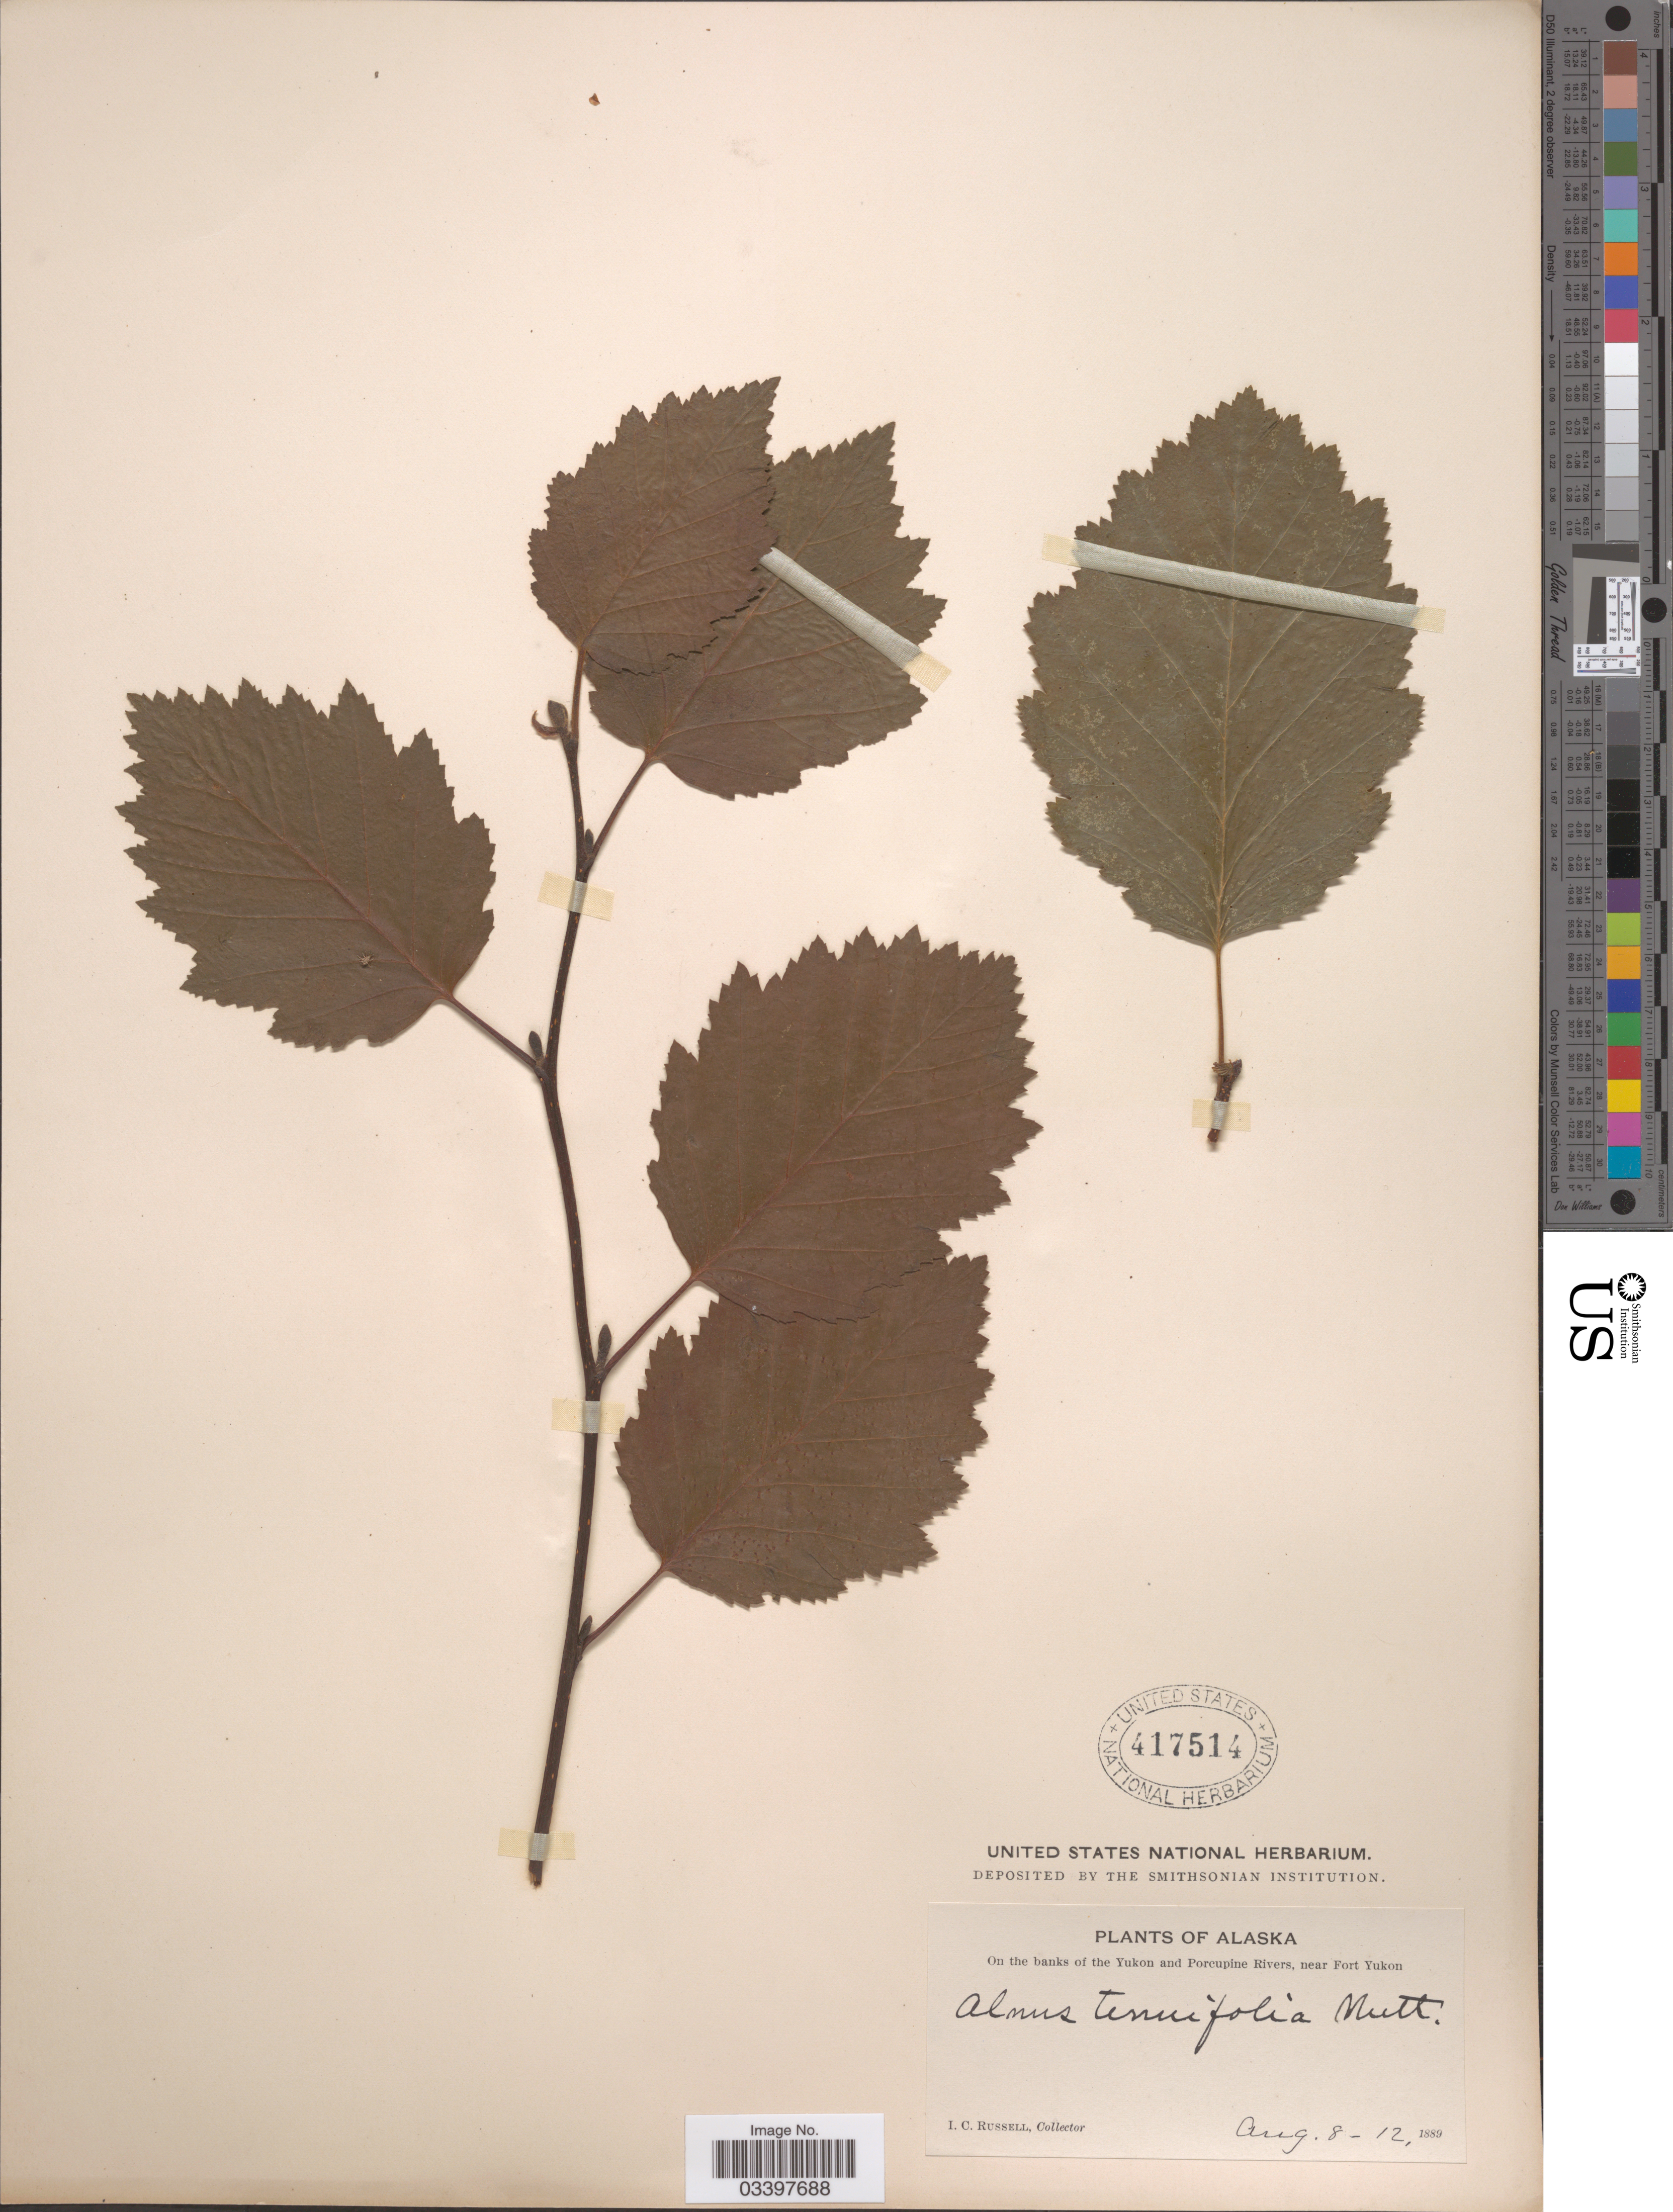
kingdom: Plantae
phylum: Tracheophyta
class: Magnoliopsida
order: Fagales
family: Betulaceae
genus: Alnus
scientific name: Alnus incana subsp. rugosa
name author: (Du Roi) R.T. Clausen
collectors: I. C. Russell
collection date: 1889-08-08/1889-08-12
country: United States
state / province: Alaska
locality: On the banks of the Yukon and Porcupine Rivers, near Fort Yukon.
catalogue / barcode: US 417514